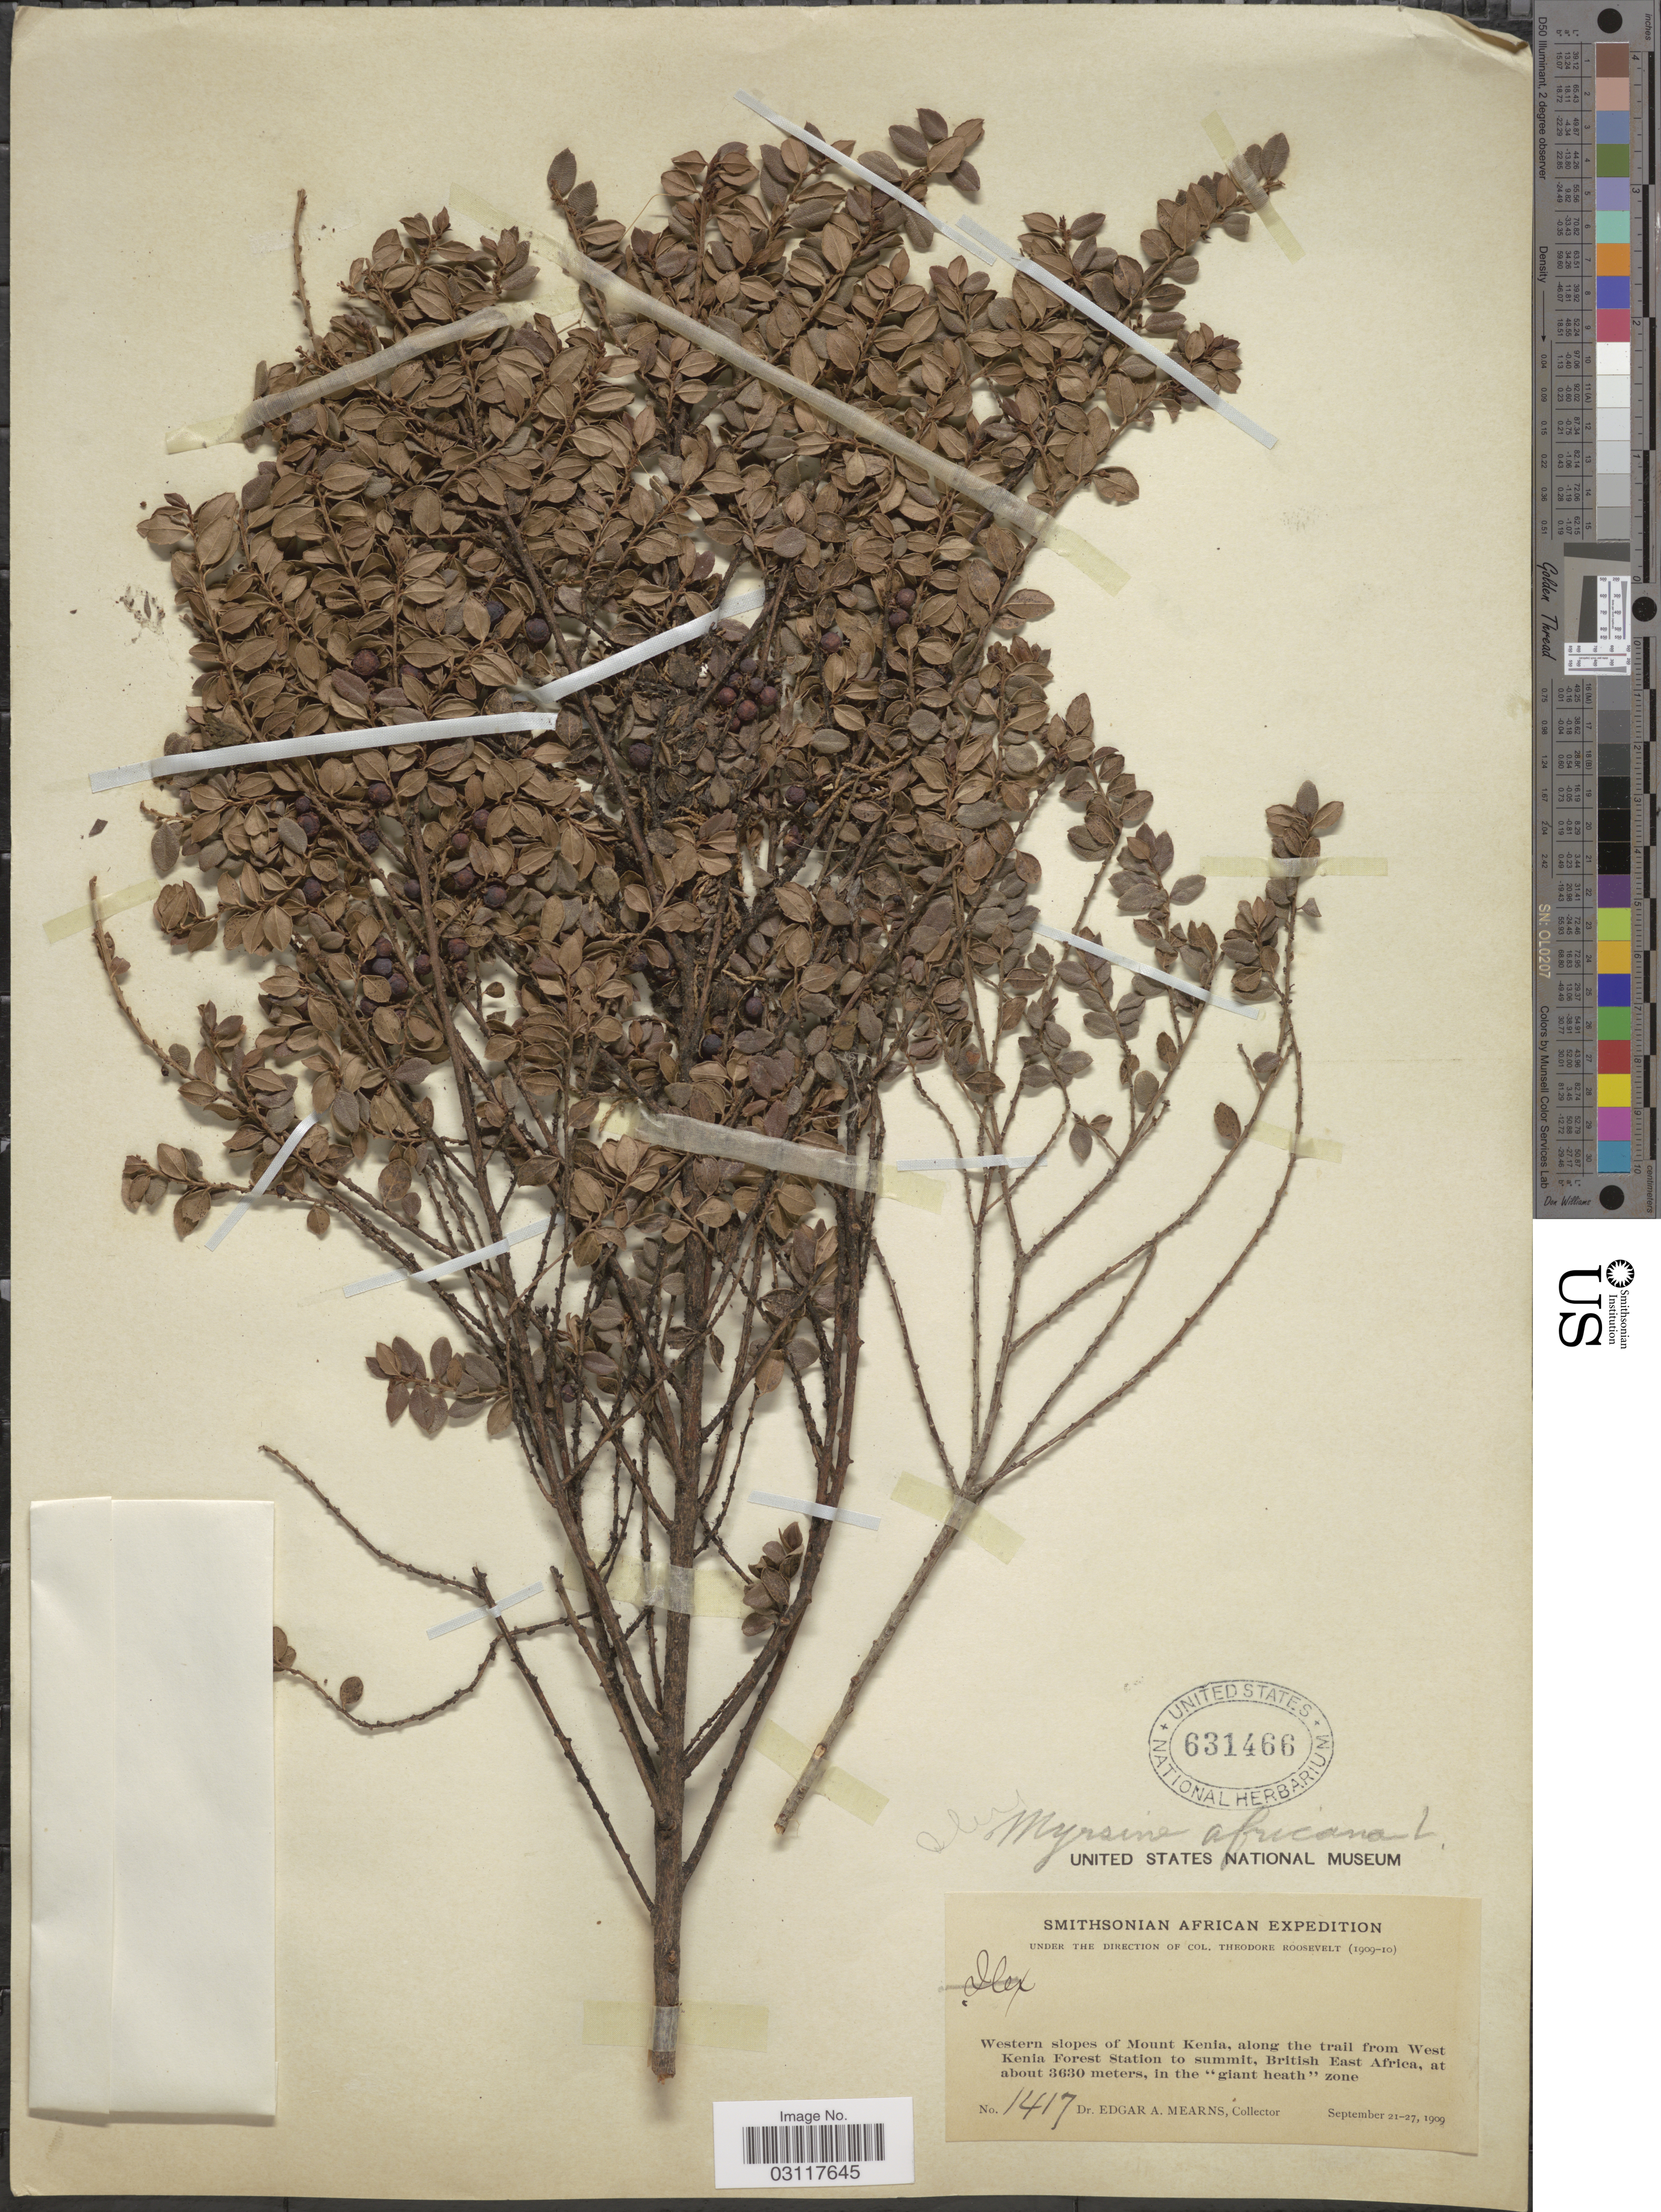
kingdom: Plantae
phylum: Tracheophyta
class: Magnoliopsida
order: Ericales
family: Primulaceae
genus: Myrsine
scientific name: Myrsine africana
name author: L.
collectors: E. A. Mearns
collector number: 1417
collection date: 1909-09-21/1909-09-27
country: Kenya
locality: Western slopes of Mount Kenia, along the trail from West Kenia Forest Station to summit, British East Africa, in the "giant heath" zone.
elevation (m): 3630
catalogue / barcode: US 631466